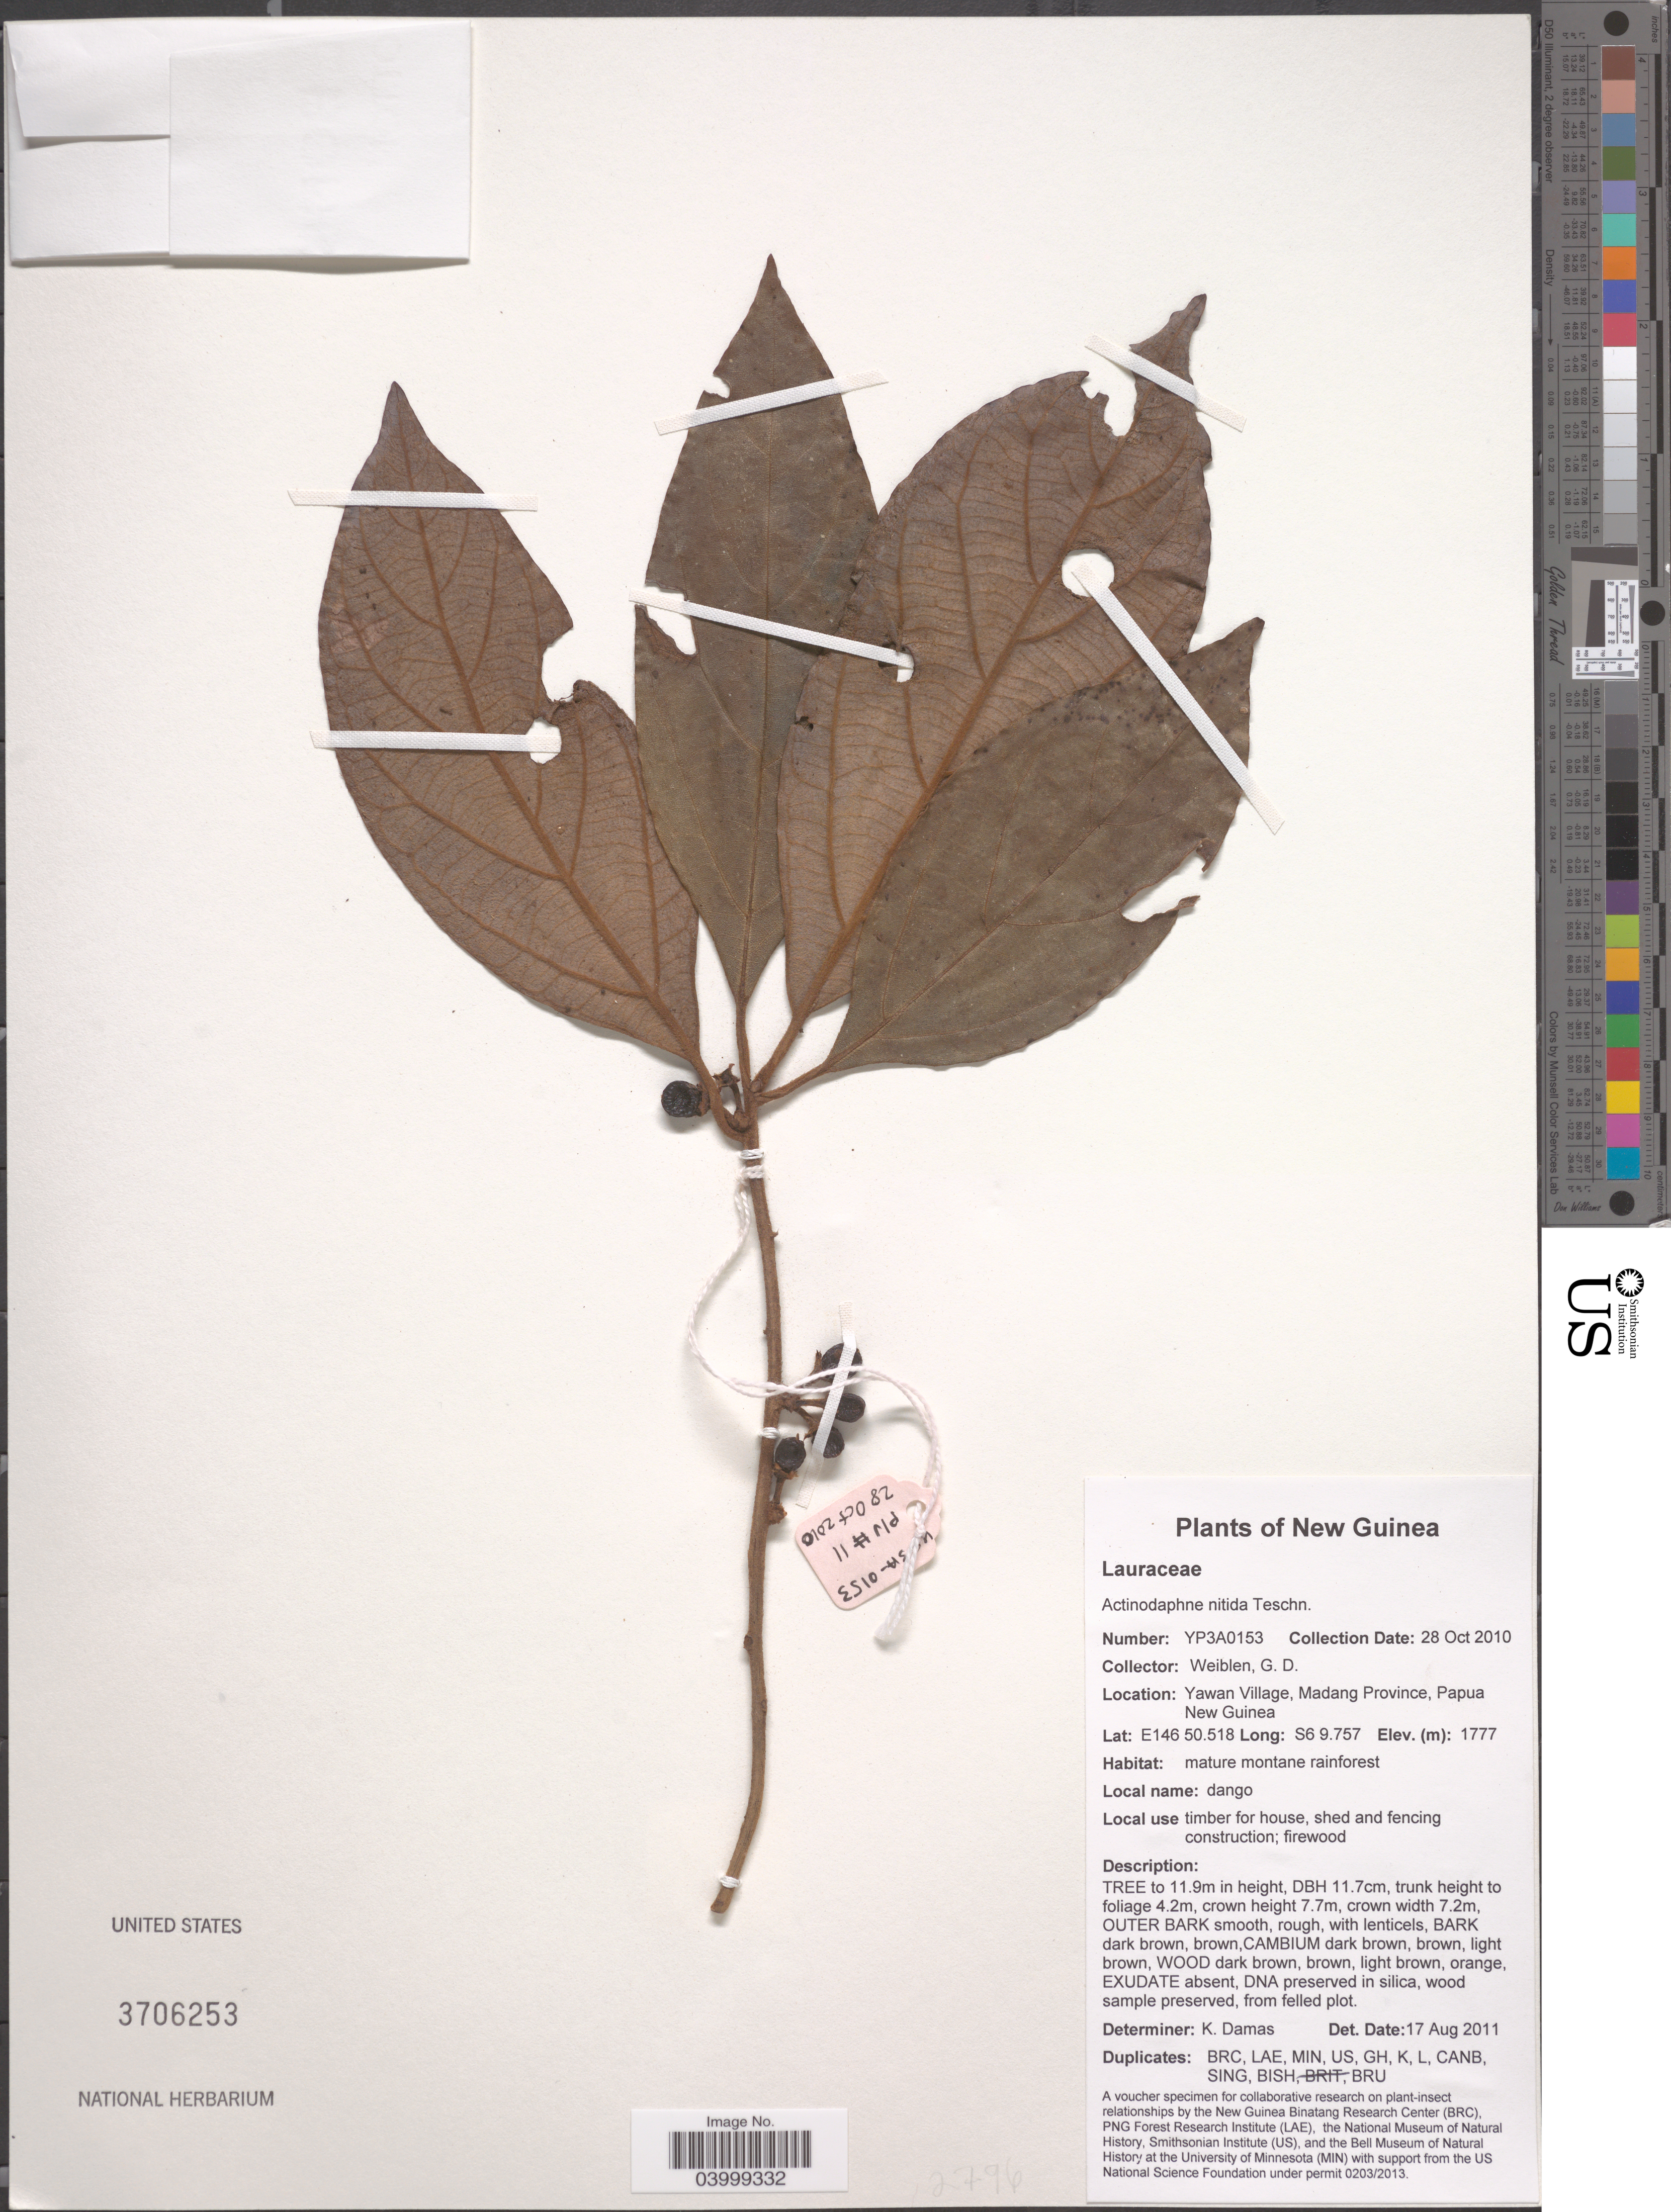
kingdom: Plantae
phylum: Tracheophyta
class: Magnoliopsida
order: Laurales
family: Lauraceae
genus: Actinodaphne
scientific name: Actinodaphne nitida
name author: Teschner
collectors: G. D. Weiblen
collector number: YP3A0153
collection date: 2010-10-28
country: Papua New Guinea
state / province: Madang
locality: New Guinea. Yawan Village.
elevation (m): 1777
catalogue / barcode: US 3706253